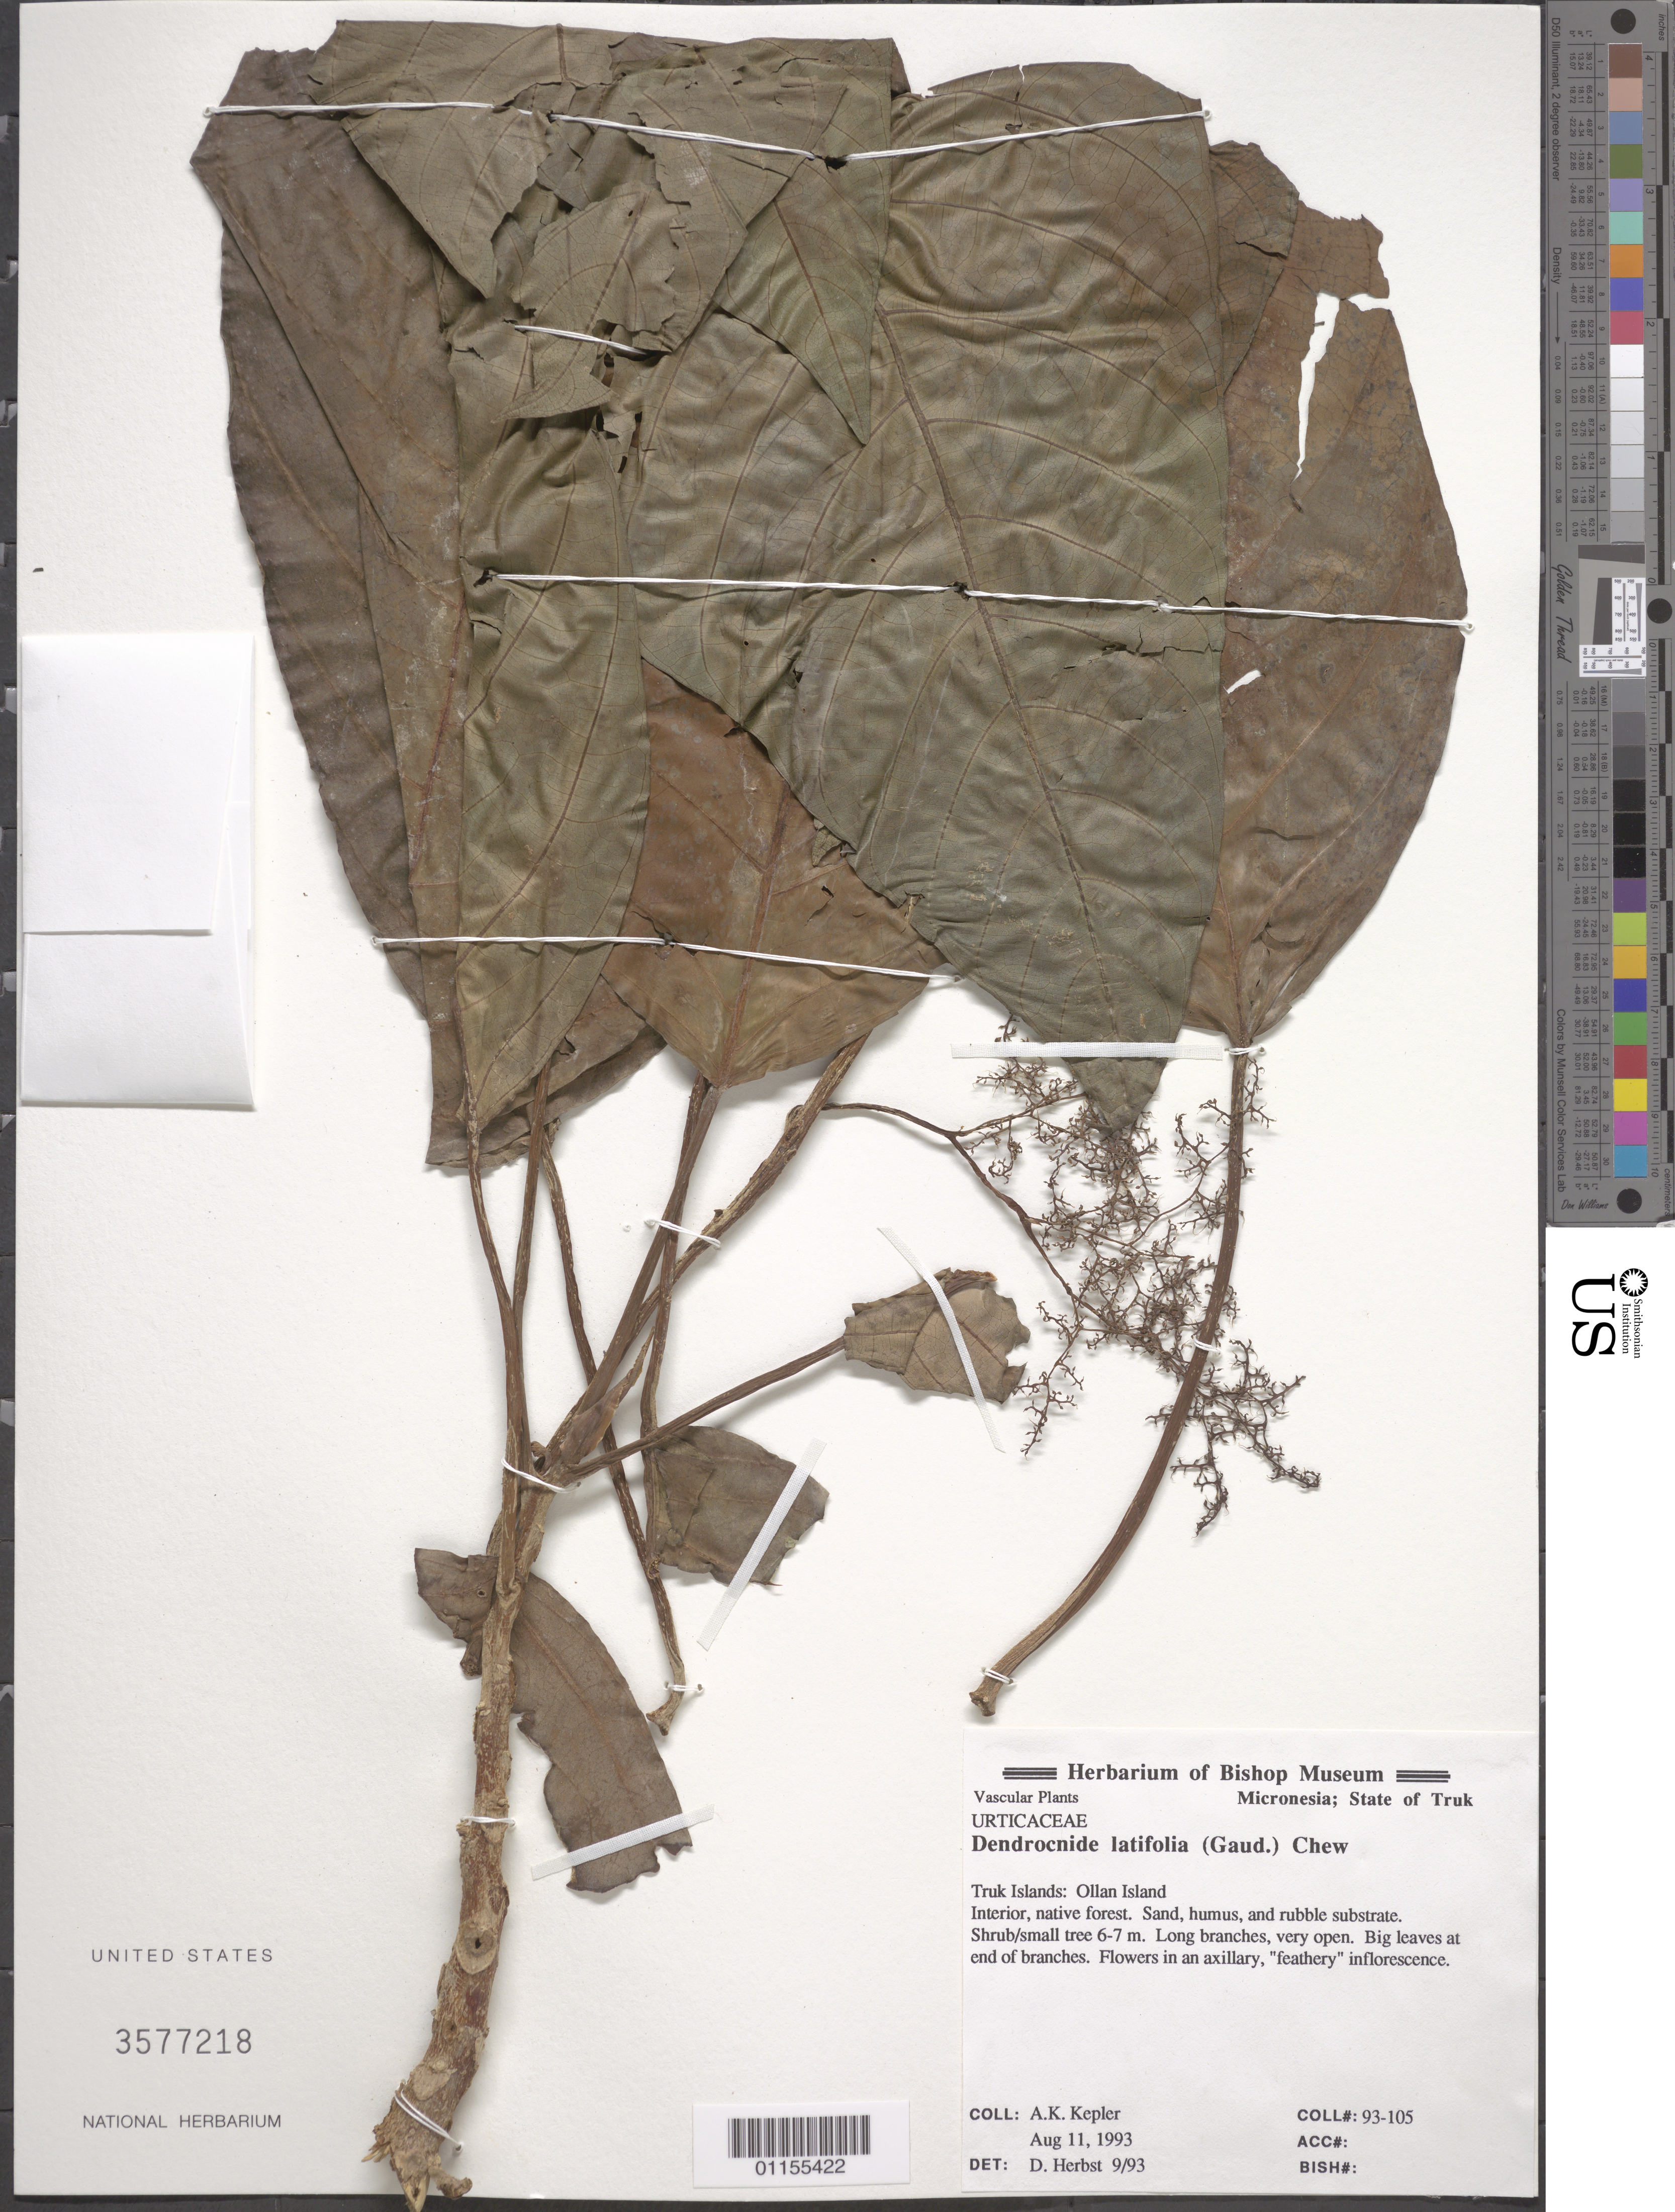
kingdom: Plantae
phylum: Tracheophyta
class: Magnoliopsida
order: Rosales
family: Urticaceae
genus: Dendrocnide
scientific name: Dendrocnide latifolia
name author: (Gaudich.) Chew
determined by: Herbst, D. R.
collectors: A. K. Kepler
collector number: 93-105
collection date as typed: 11 Aug 1993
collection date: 1993-08-11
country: Micronesia, Federated States of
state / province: Truk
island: Ollan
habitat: Interior native forest.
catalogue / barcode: US 3577218